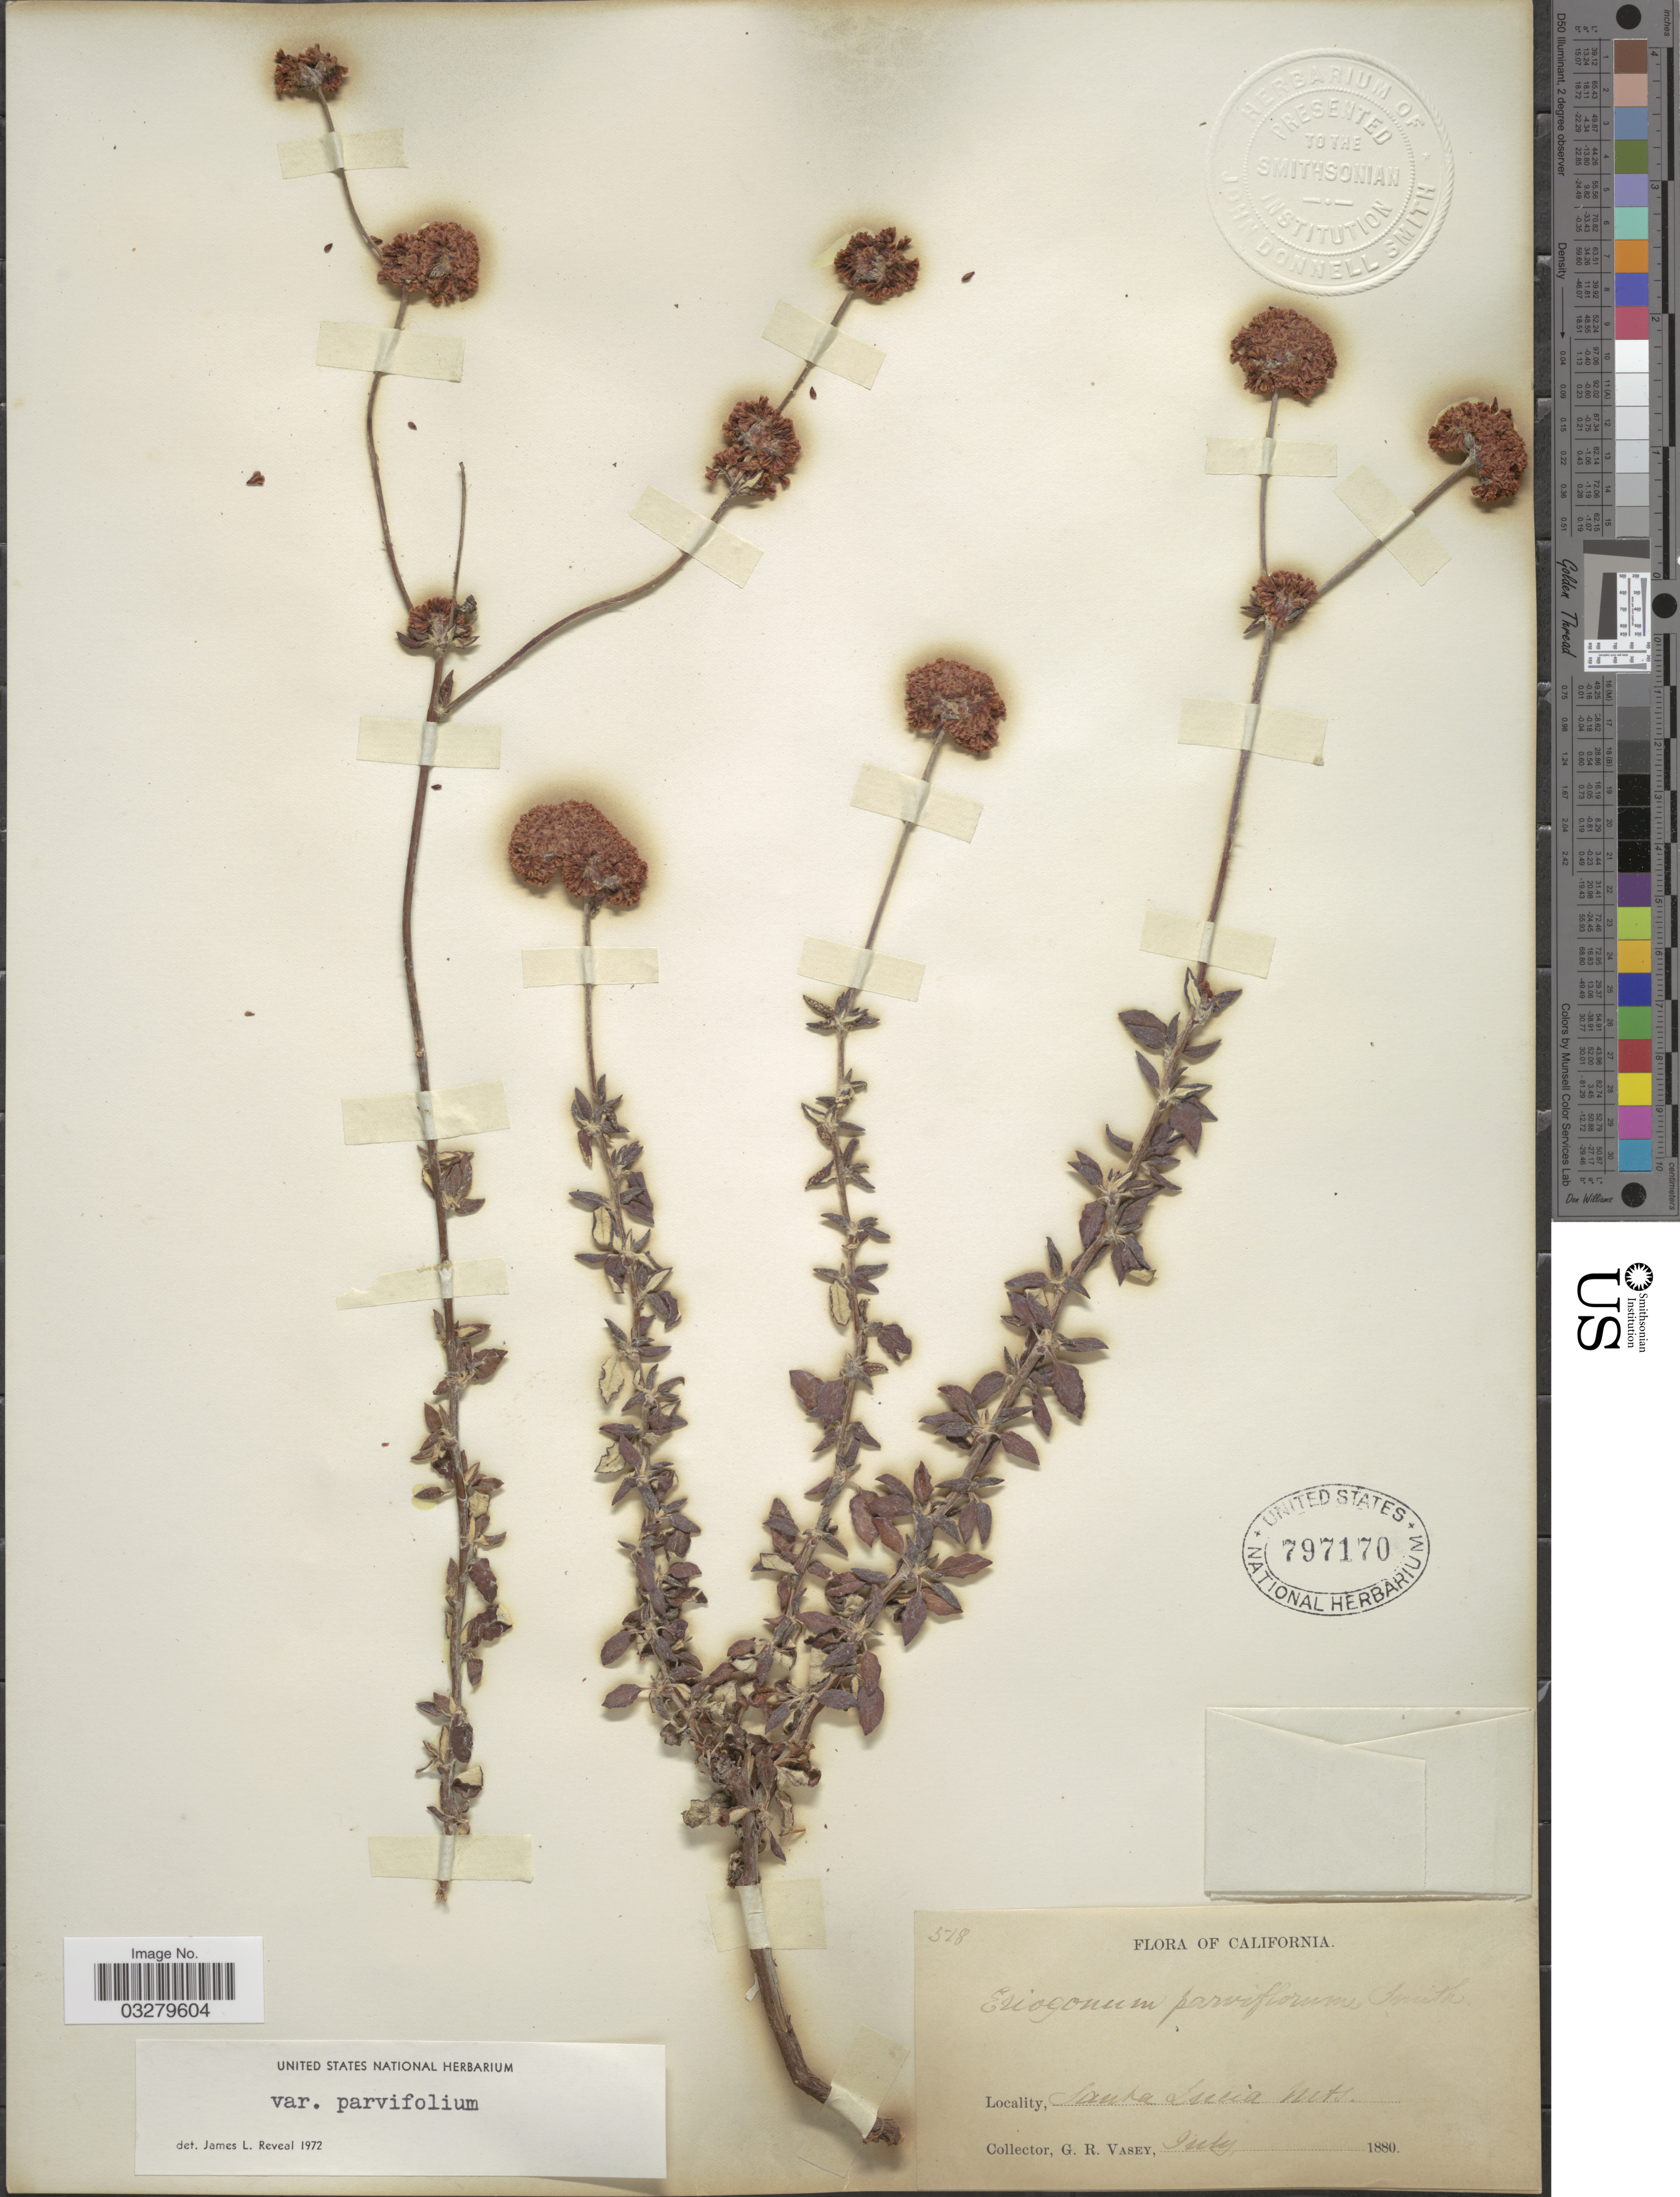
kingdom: Plantae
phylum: Tracheophyta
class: Magnoliopsida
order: Caryophyllales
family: Polygonaceae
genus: Eriogonum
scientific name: Eriogonum parvifolium var. parvifolium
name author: Sm.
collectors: G. R. Vasey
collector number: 518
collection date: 1880-07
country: United States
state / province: California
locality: Santa Lucia Mts.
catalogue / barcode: US 797170